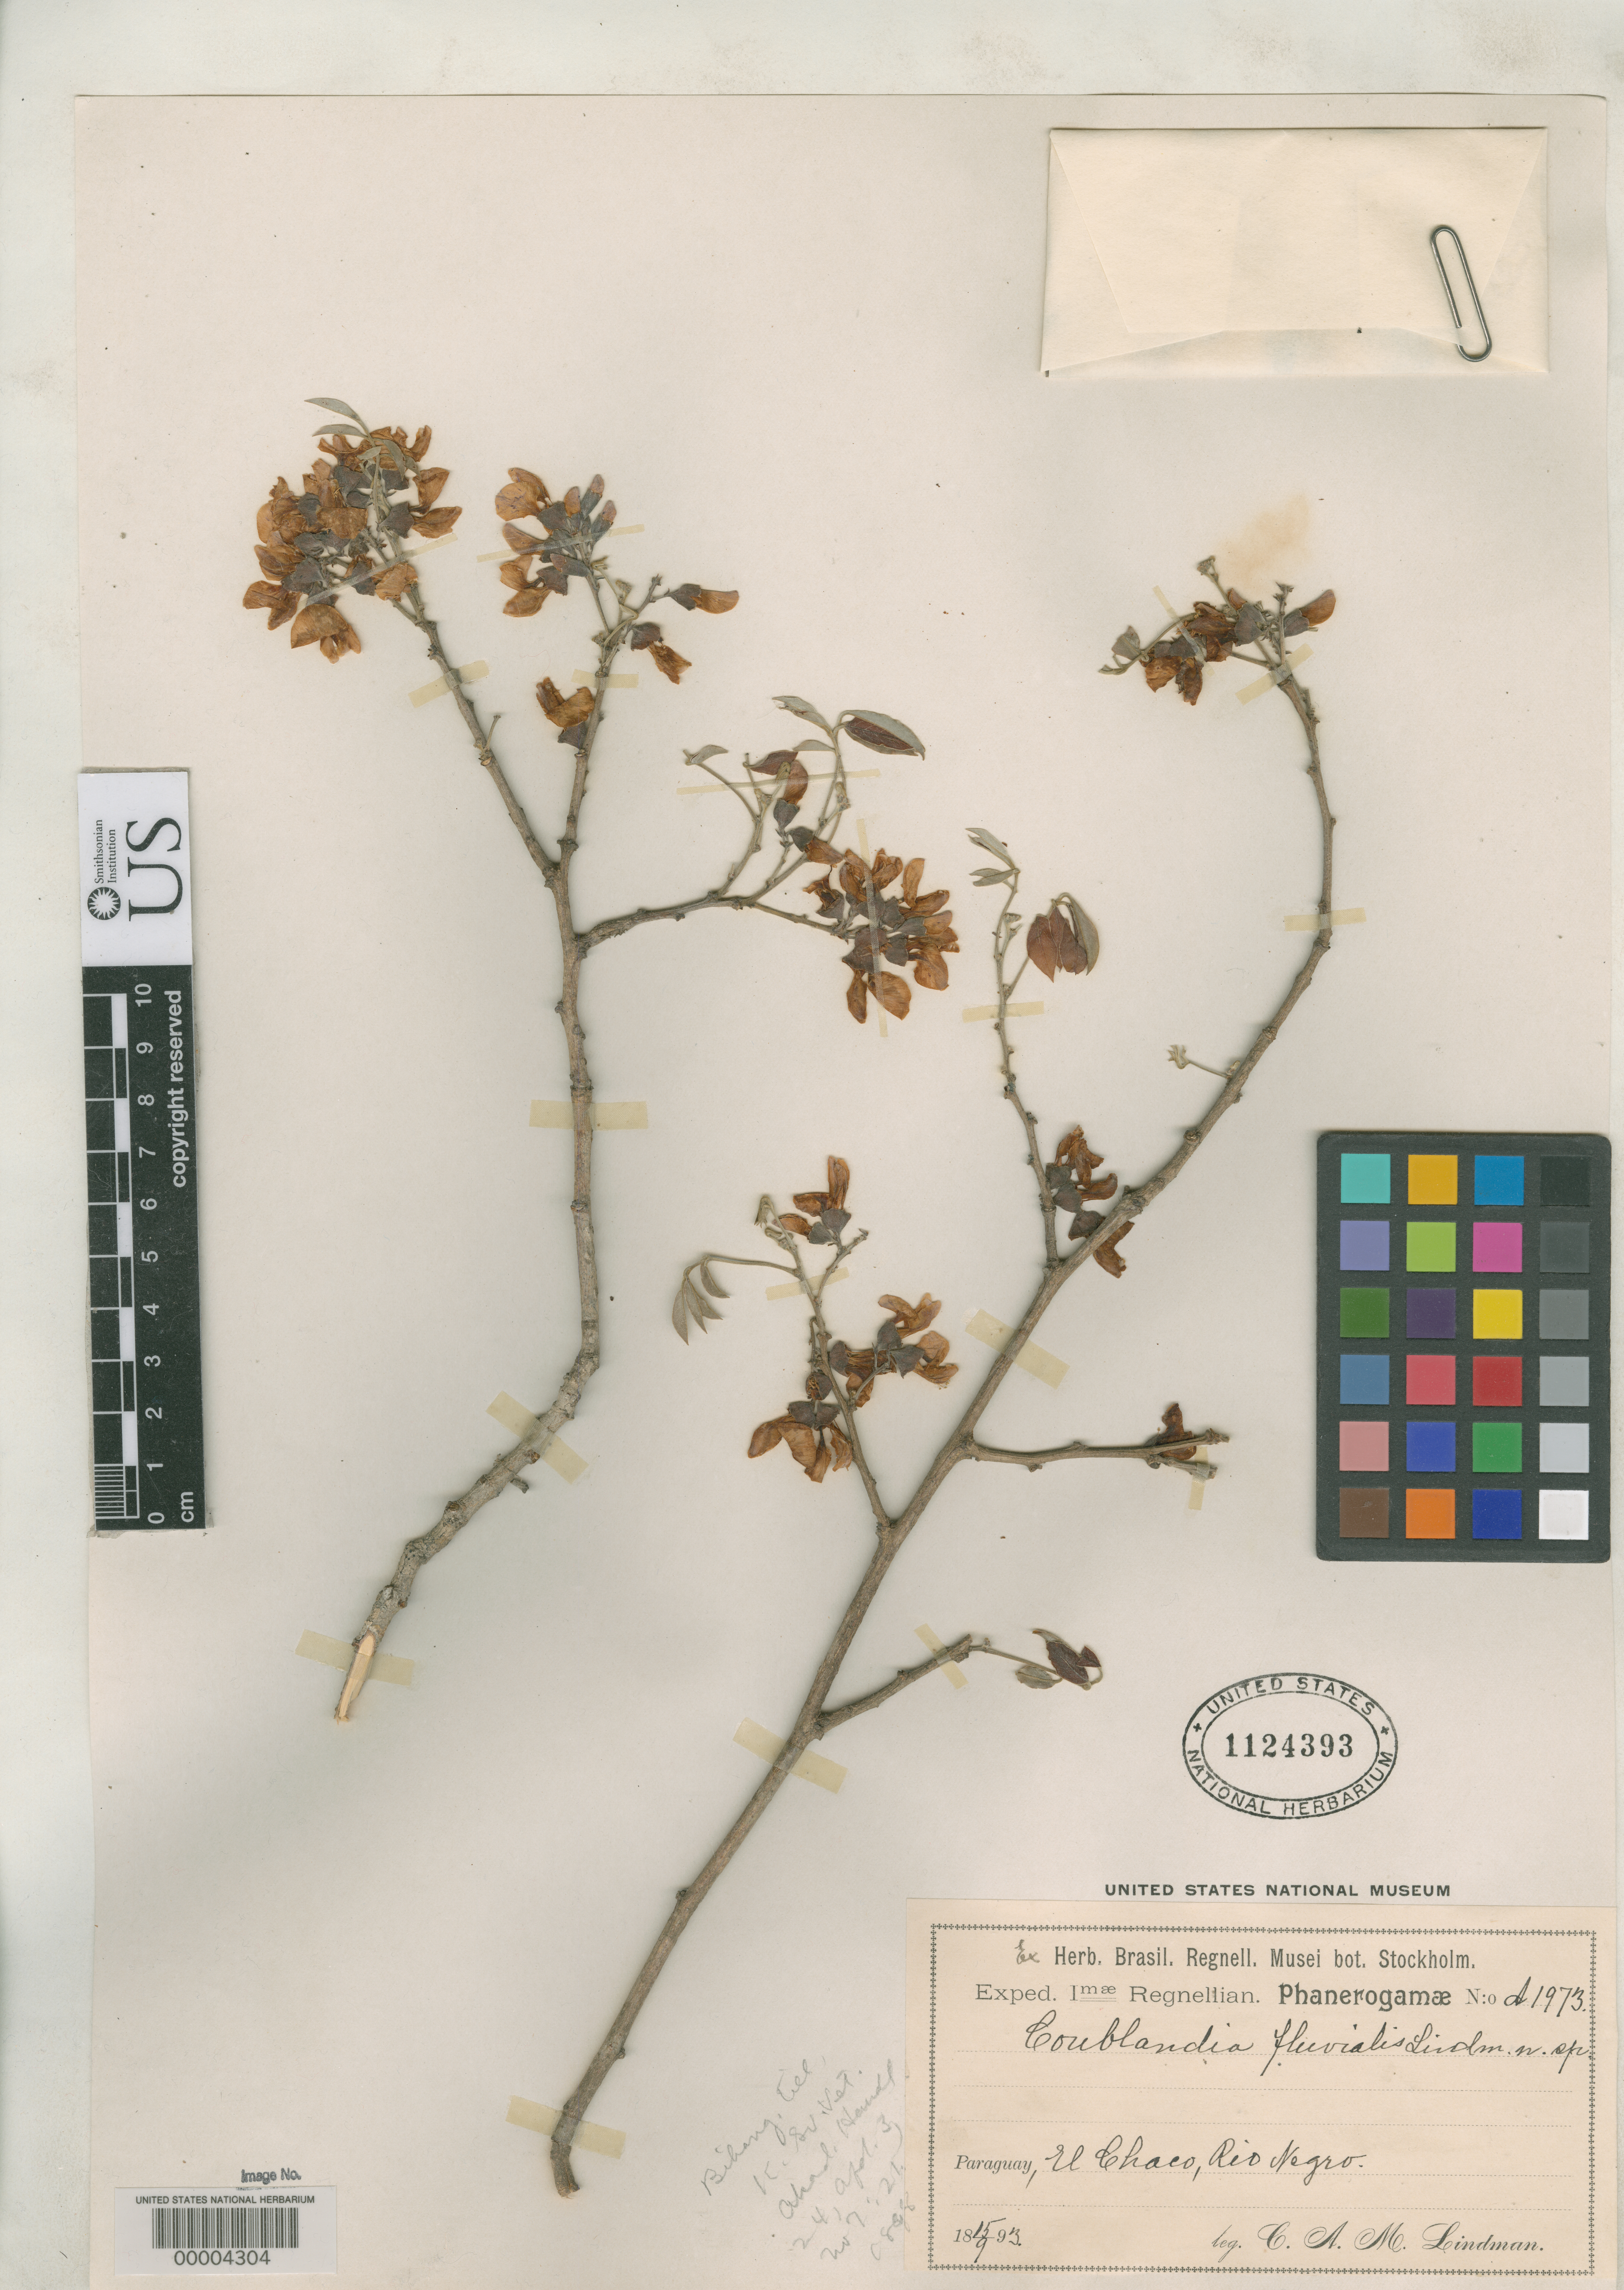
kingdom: Plantae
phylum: Tracheophyta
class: Magnoliopsida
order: Fabales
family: Fabaceae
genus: Coublandia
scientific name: Coublandia fluvialis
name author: Lindm.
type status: Type Fragment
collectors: C. A. M. Lindman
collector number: A1973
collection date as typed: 1893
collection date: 1893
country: Paraguay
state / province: Chaco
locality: Riacho Negro.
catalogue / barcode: US 1124393